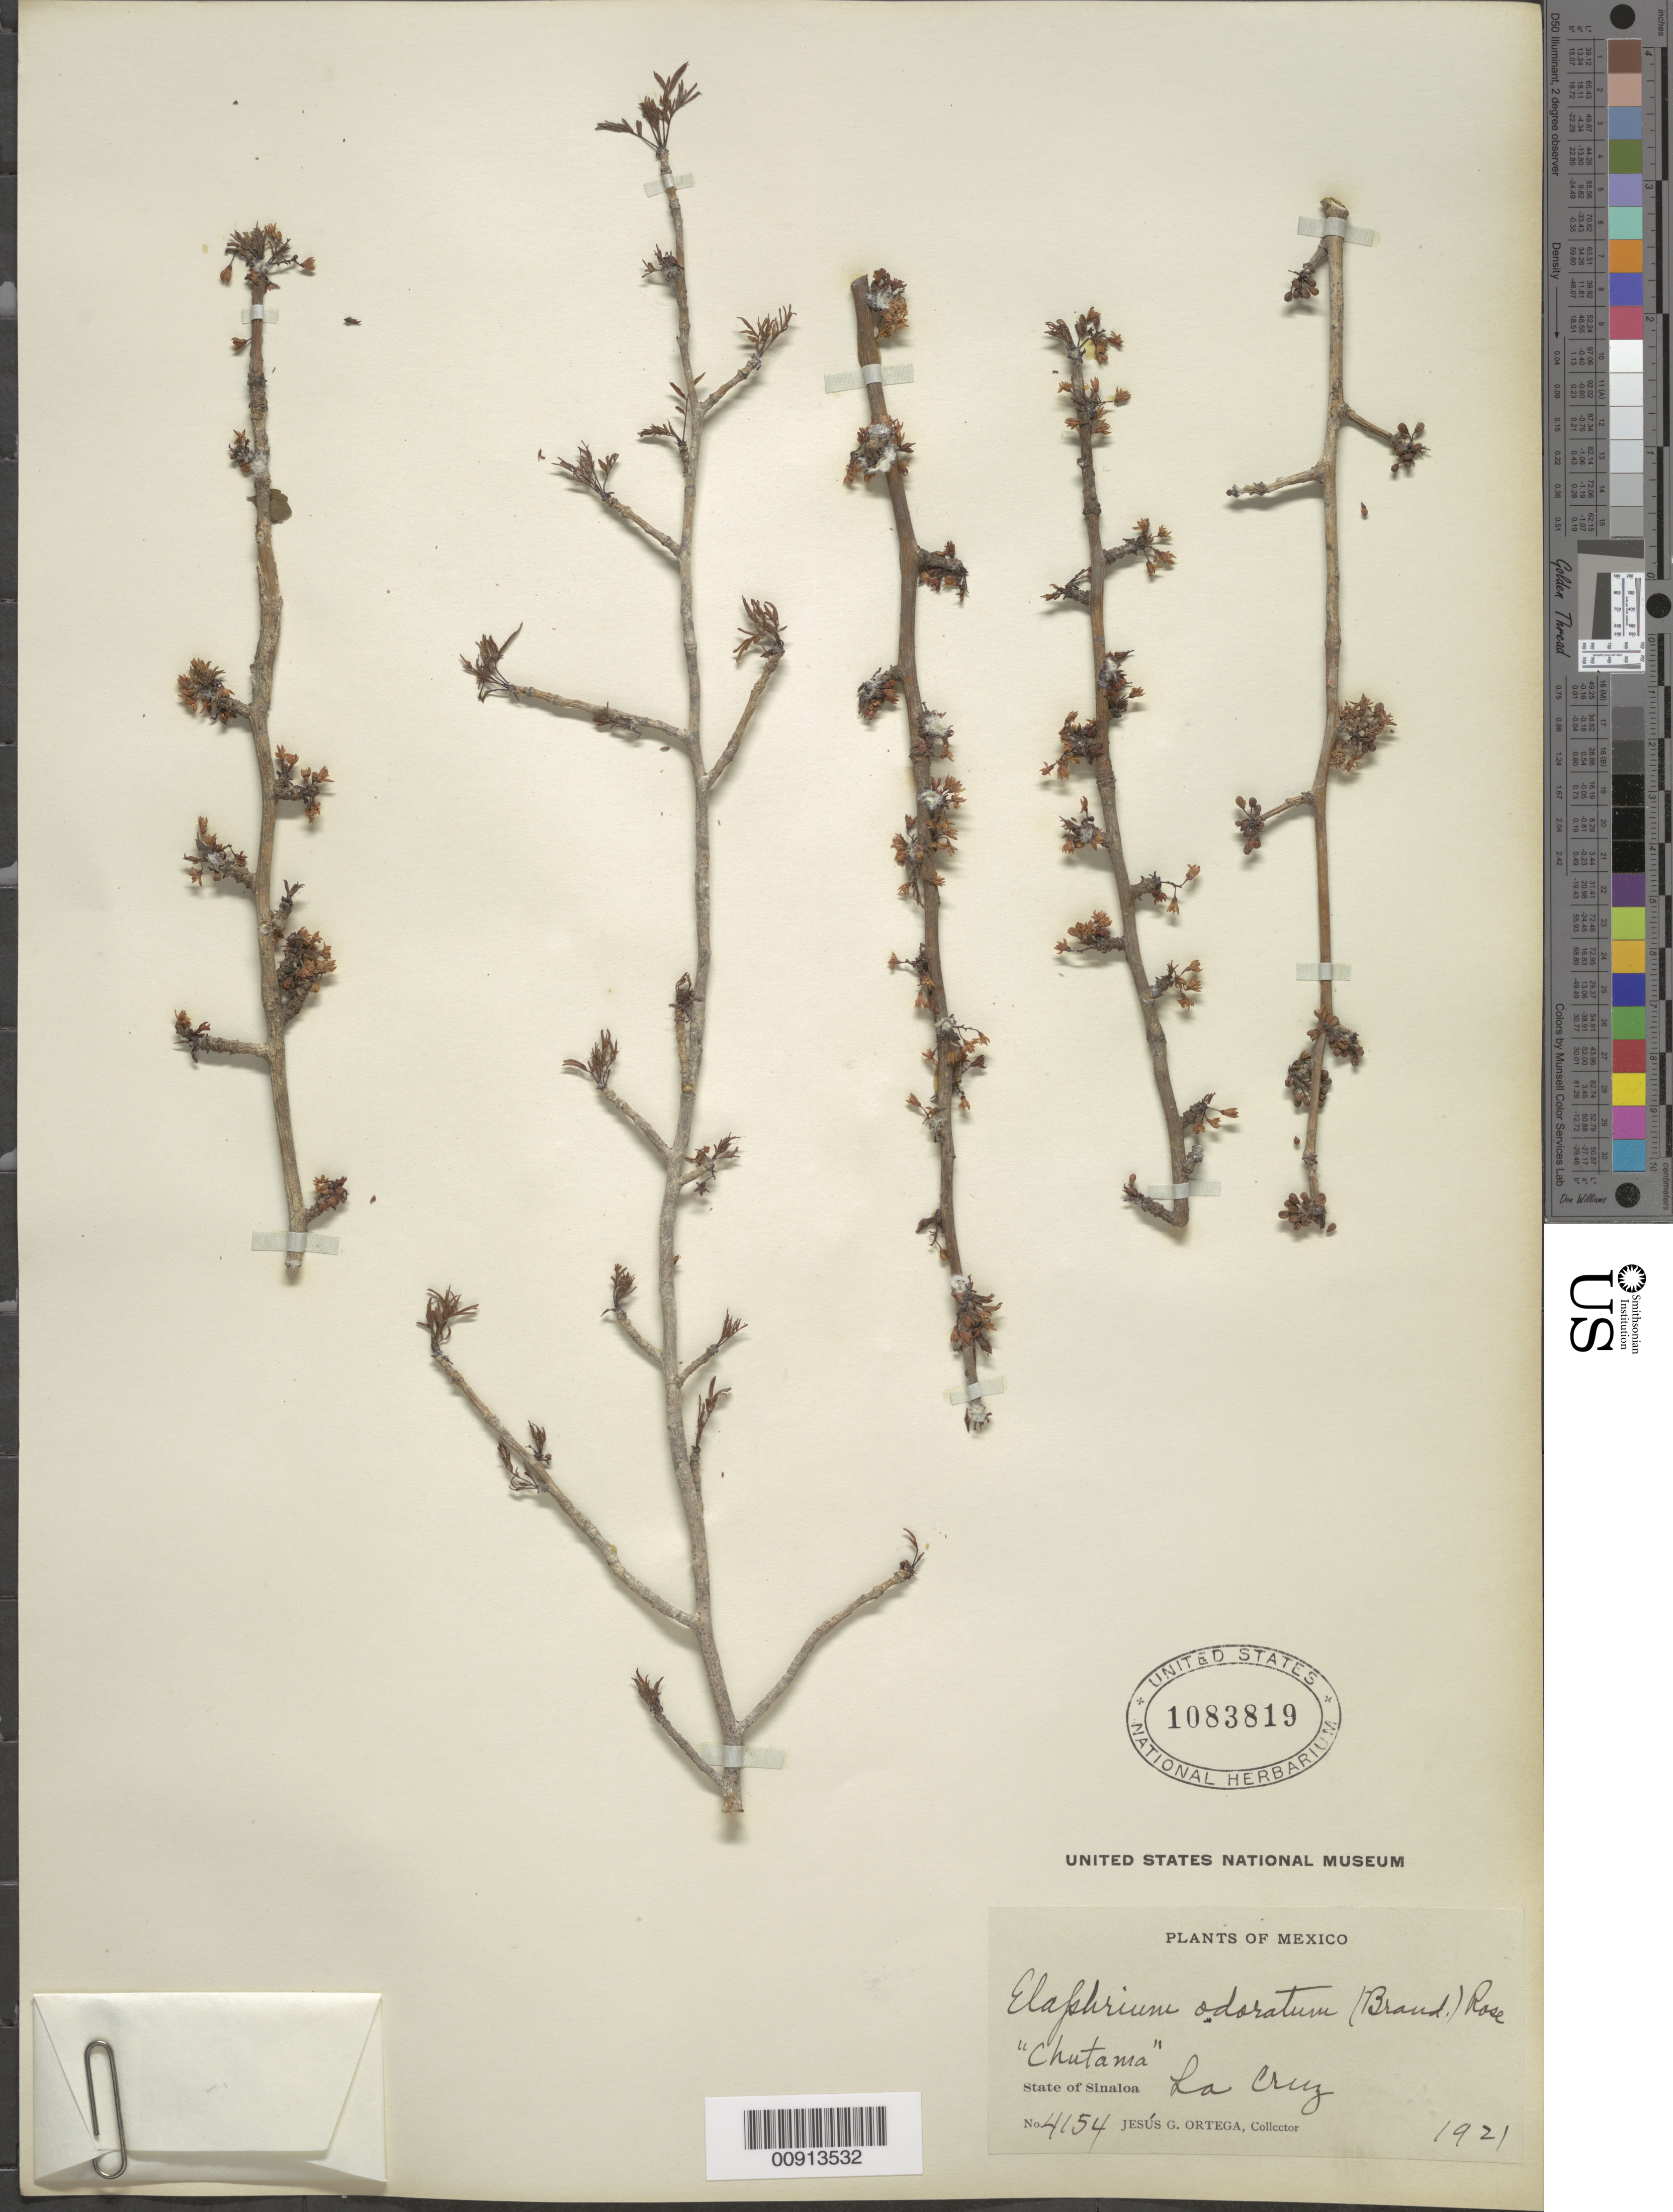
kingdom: Plantae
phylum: Tracheophyta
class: Magnoliopsida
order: Sapindales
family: Burseraceae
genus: Bursera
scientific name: Bursera fagaroides var. elongata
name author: (Kunth) Engl.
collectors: J. Ortega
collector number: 4154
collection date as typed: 1921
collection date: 1921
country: Mexico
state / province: Sinaloa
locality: La Cruz, State of Sinaloa.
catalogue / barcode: US 1083819